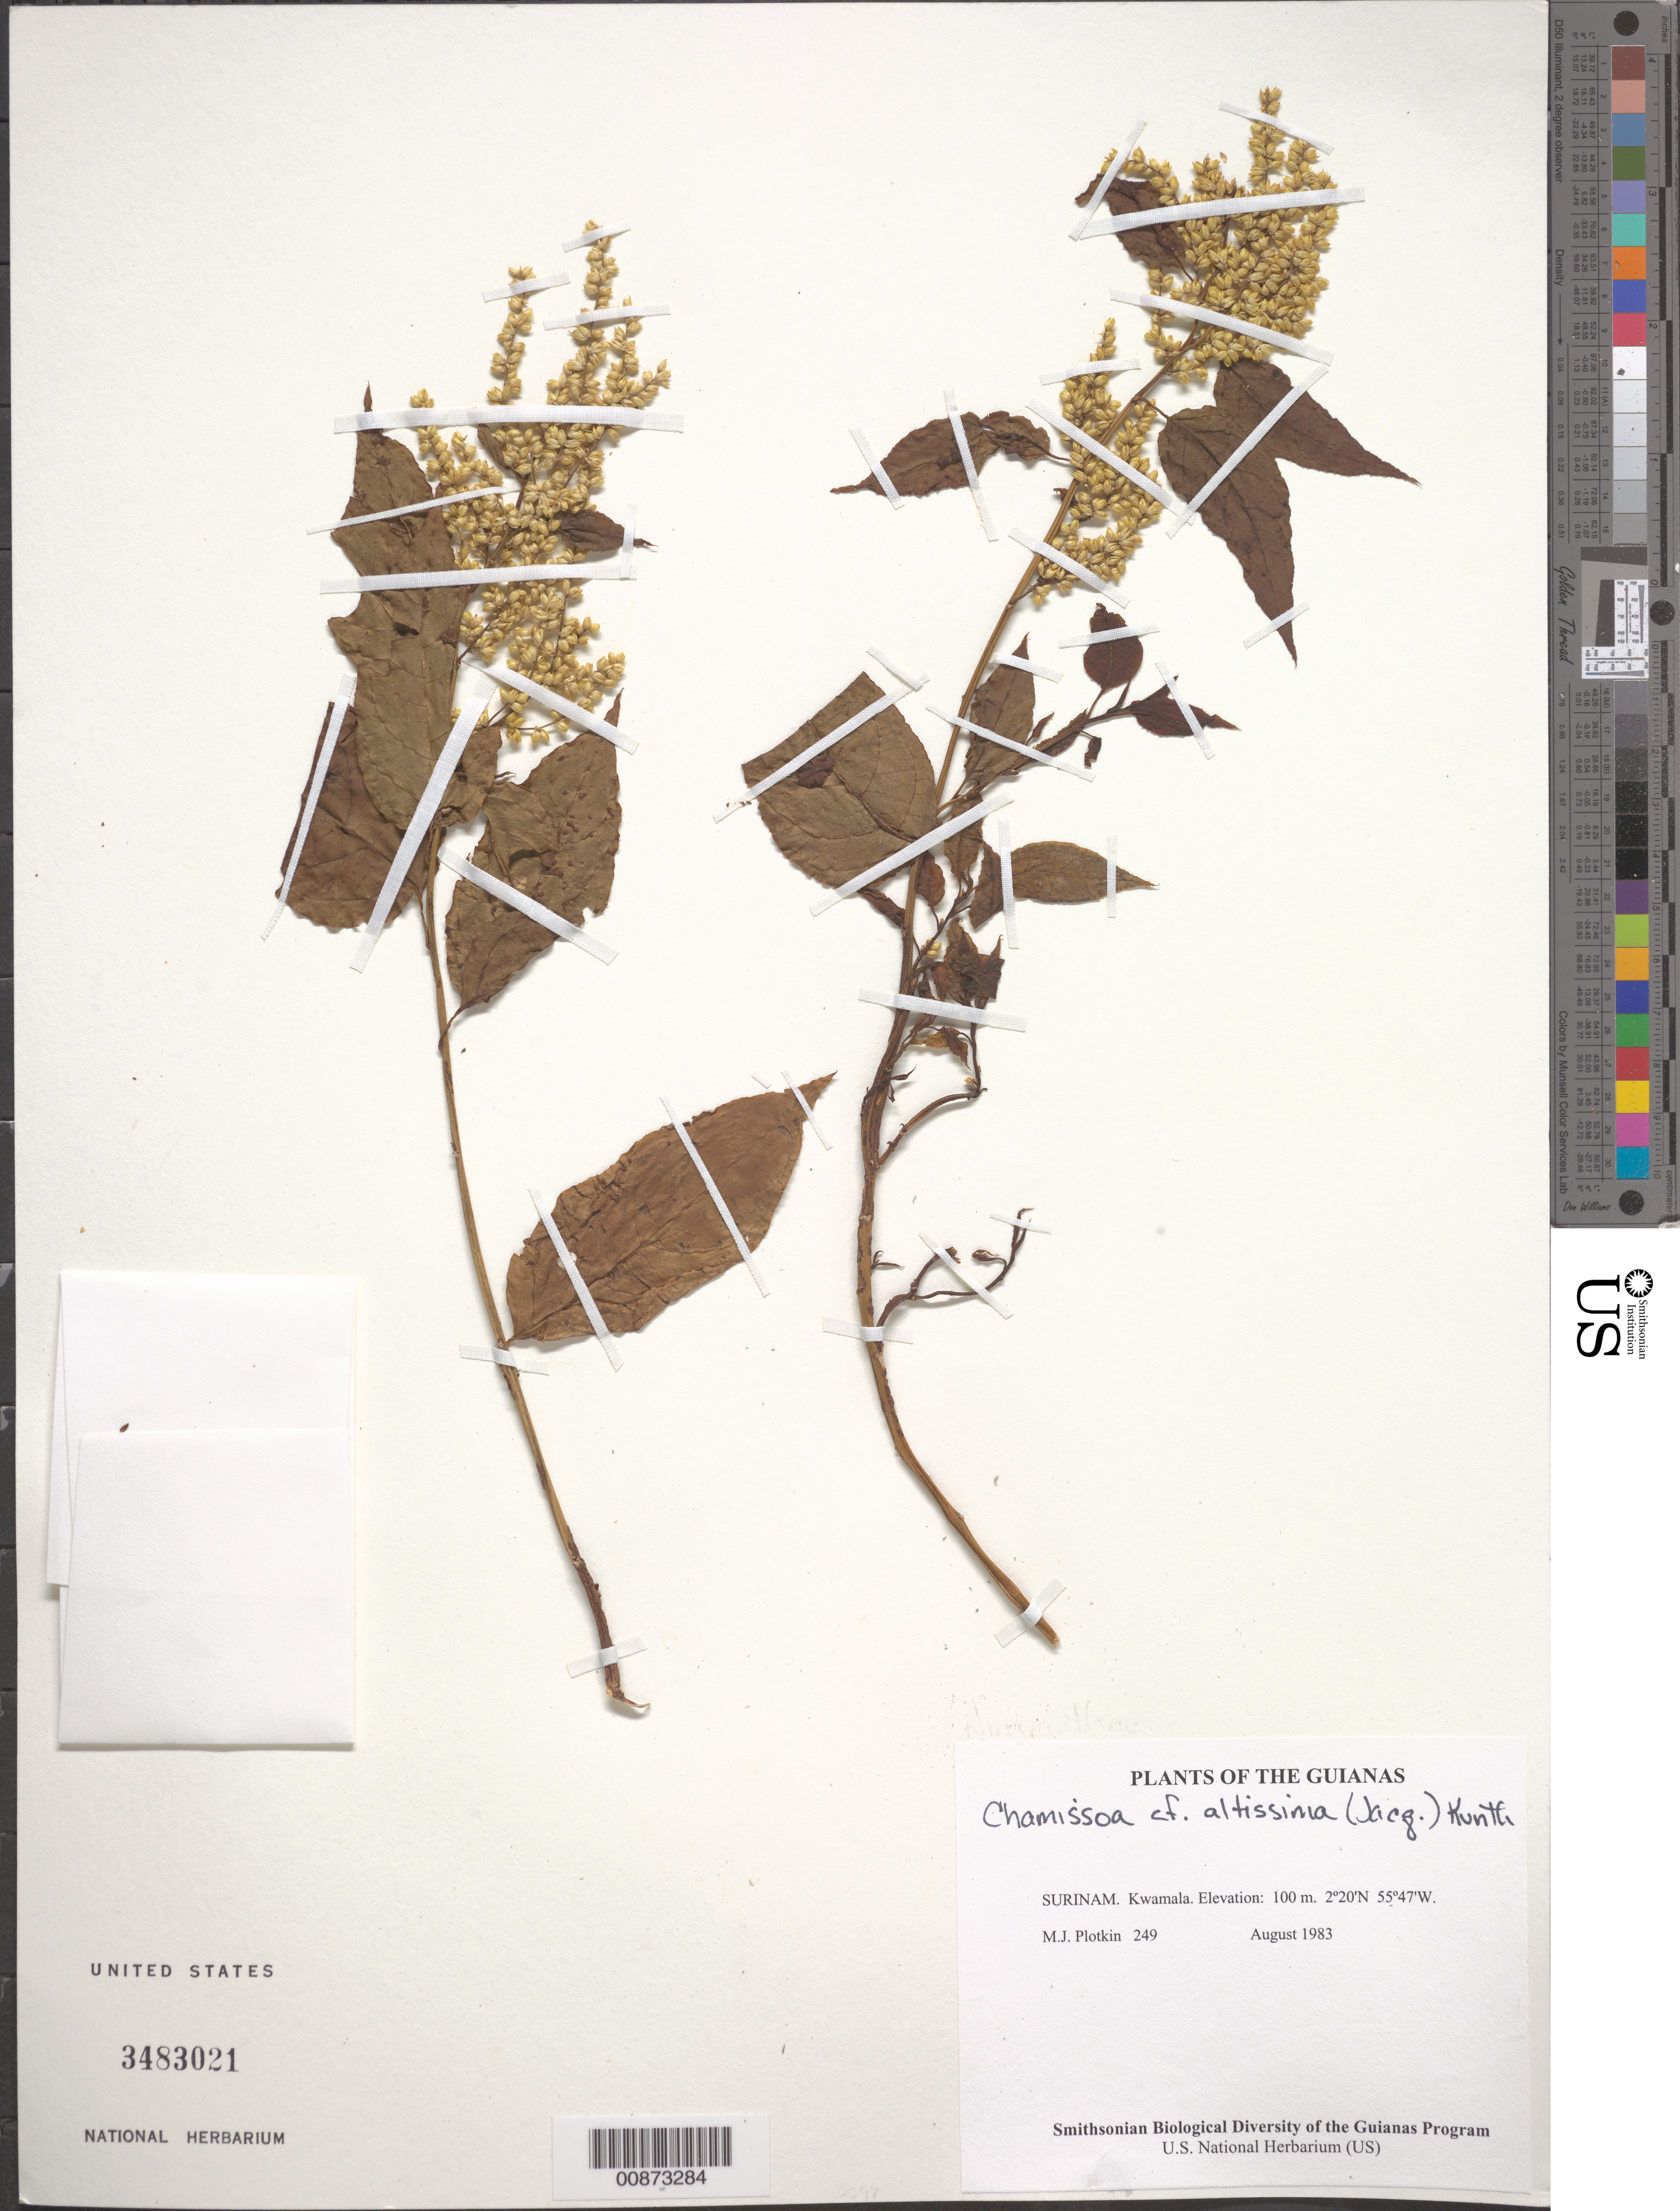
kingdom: Plantae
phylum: Tracheophyta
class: Magnoliopsida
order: Caryophyllales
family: Amaranthaceae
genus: Chamissoa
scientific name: Chamissoa altissima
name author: (Jacq.) Kunth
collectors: M. Plotkin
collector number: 249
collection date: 1983-08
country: Suriname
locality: The Guianas. Kwamala.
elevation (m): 100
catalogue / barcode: US 3483021